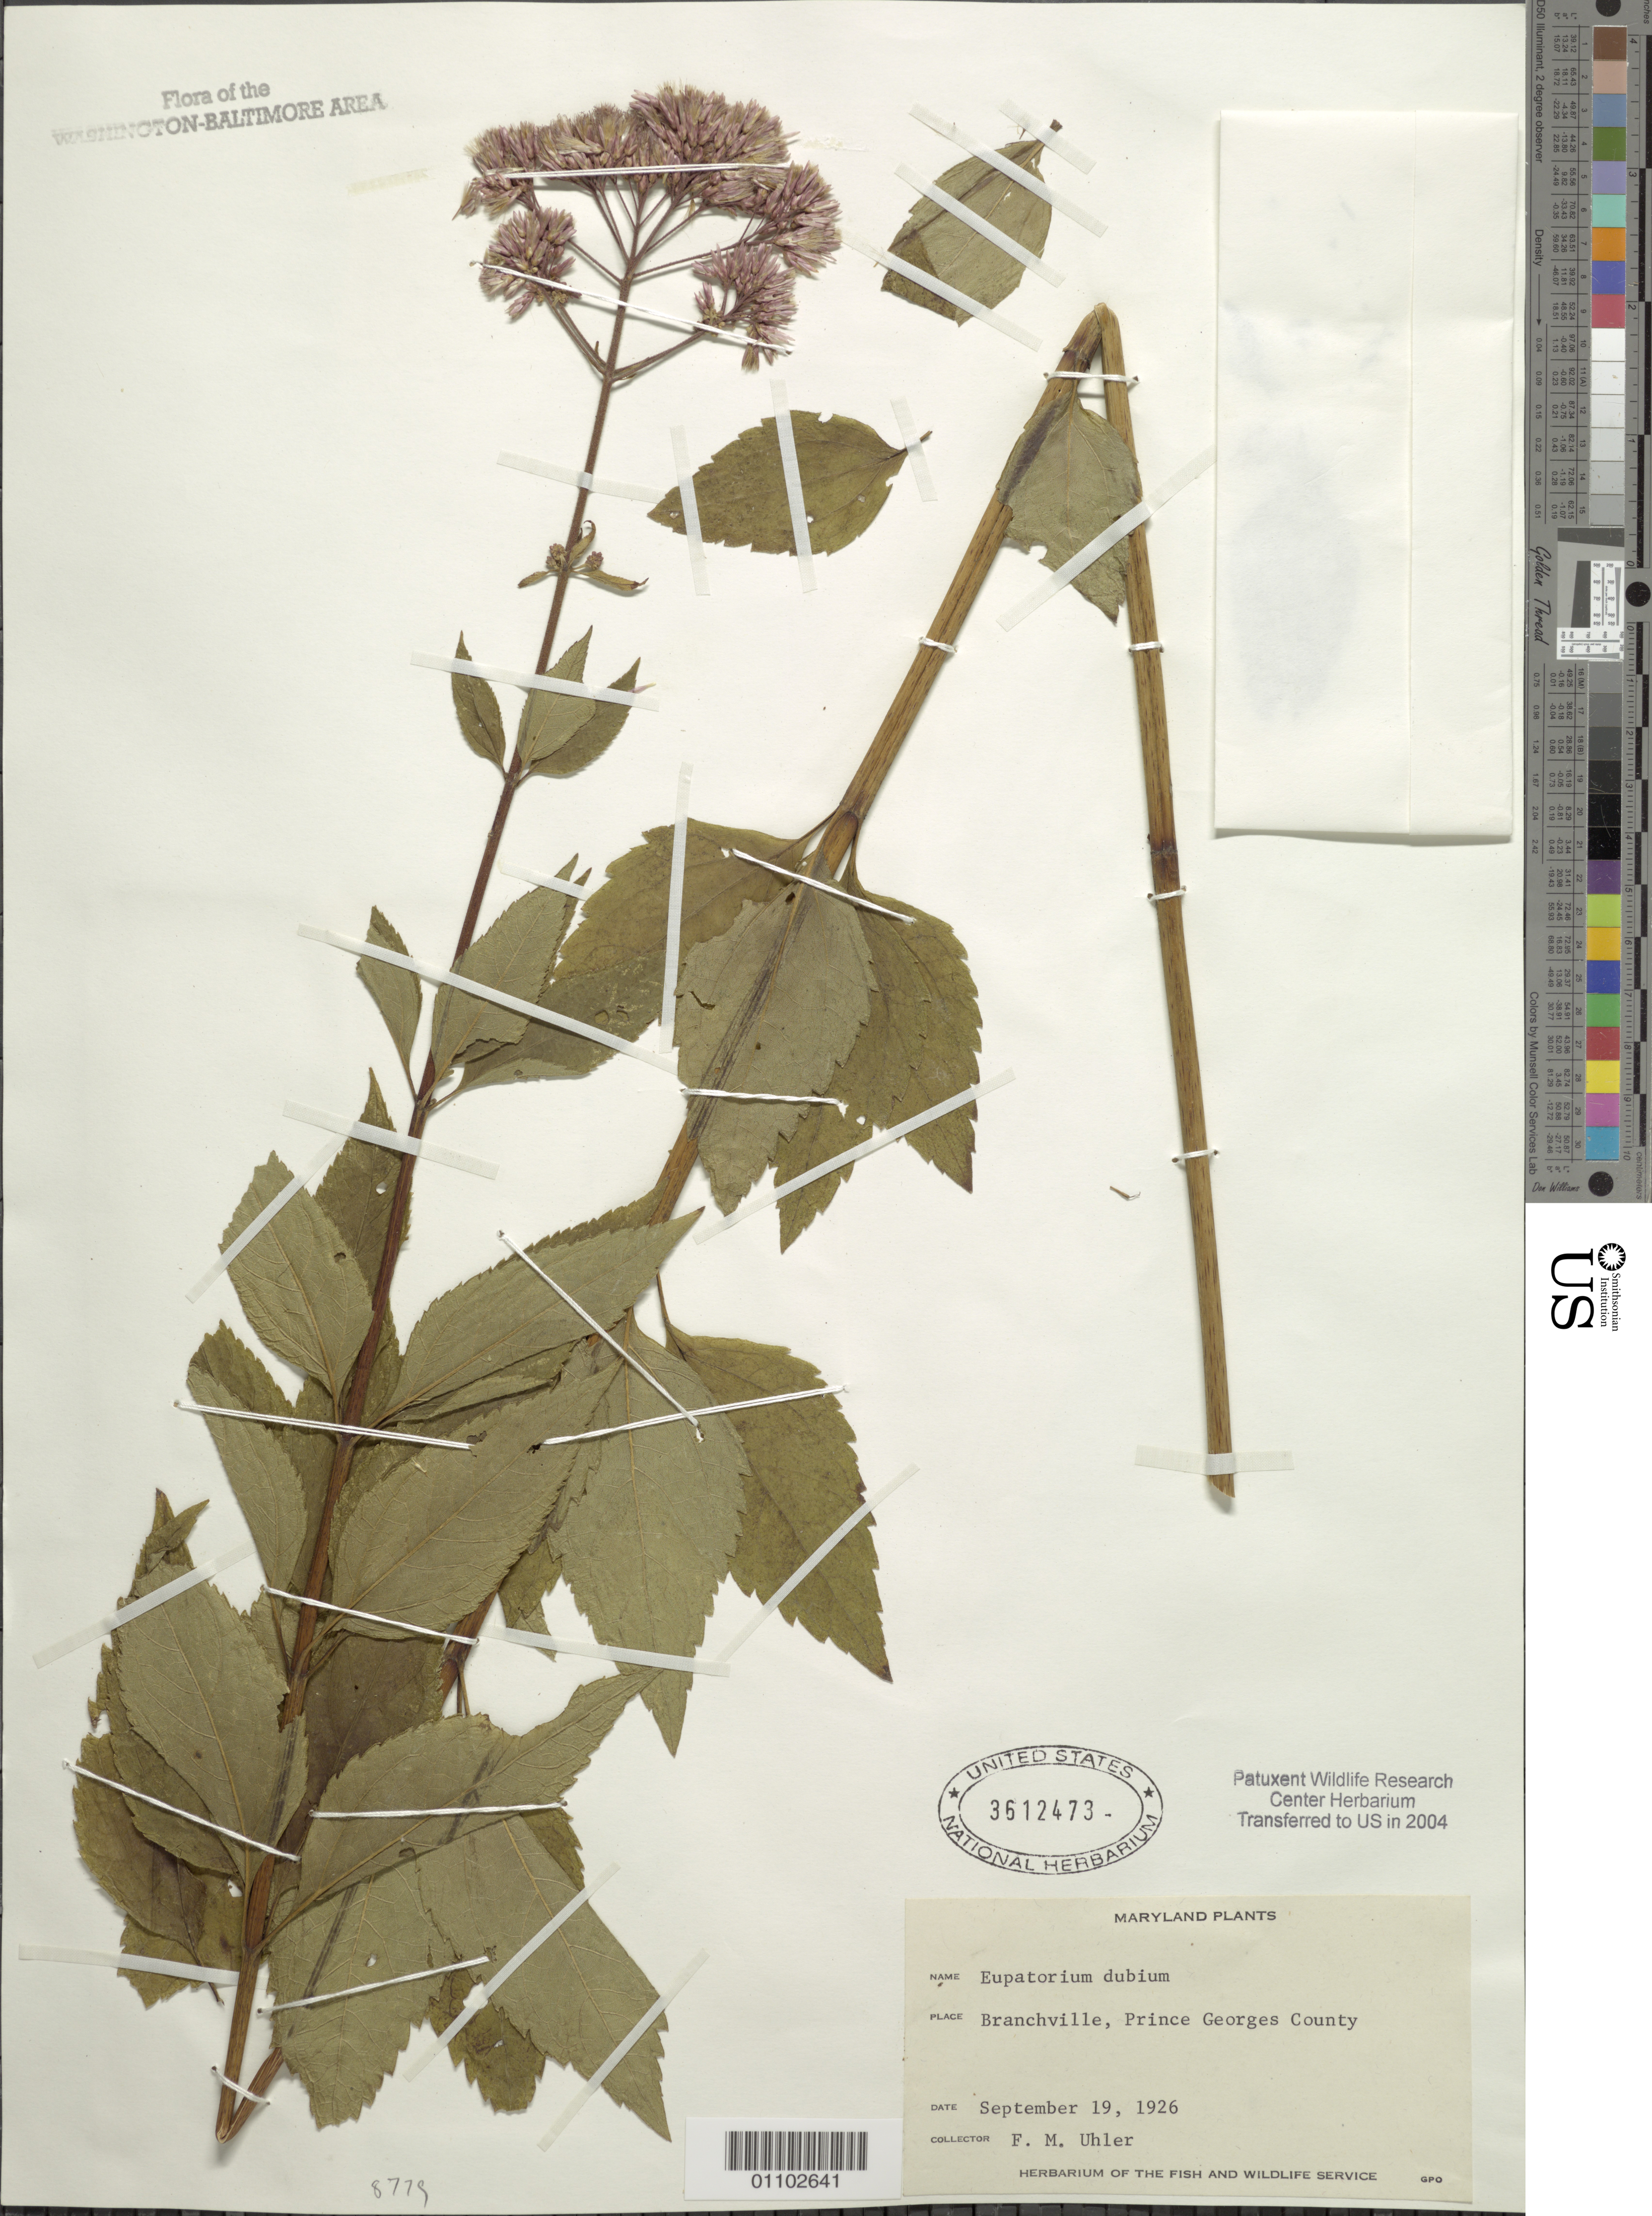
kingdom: Plantae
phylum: Tracheophyta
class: Magnoliopsida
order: Asterales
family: Asteraceae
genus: Eupatorium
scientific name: Eupatorium dubium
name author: Willd. ex Poir.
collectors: F. M. Uhler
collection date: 1926-09-19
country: United States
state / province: Maryland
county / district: Prince George's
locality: Branchville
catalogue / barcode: US 3612473